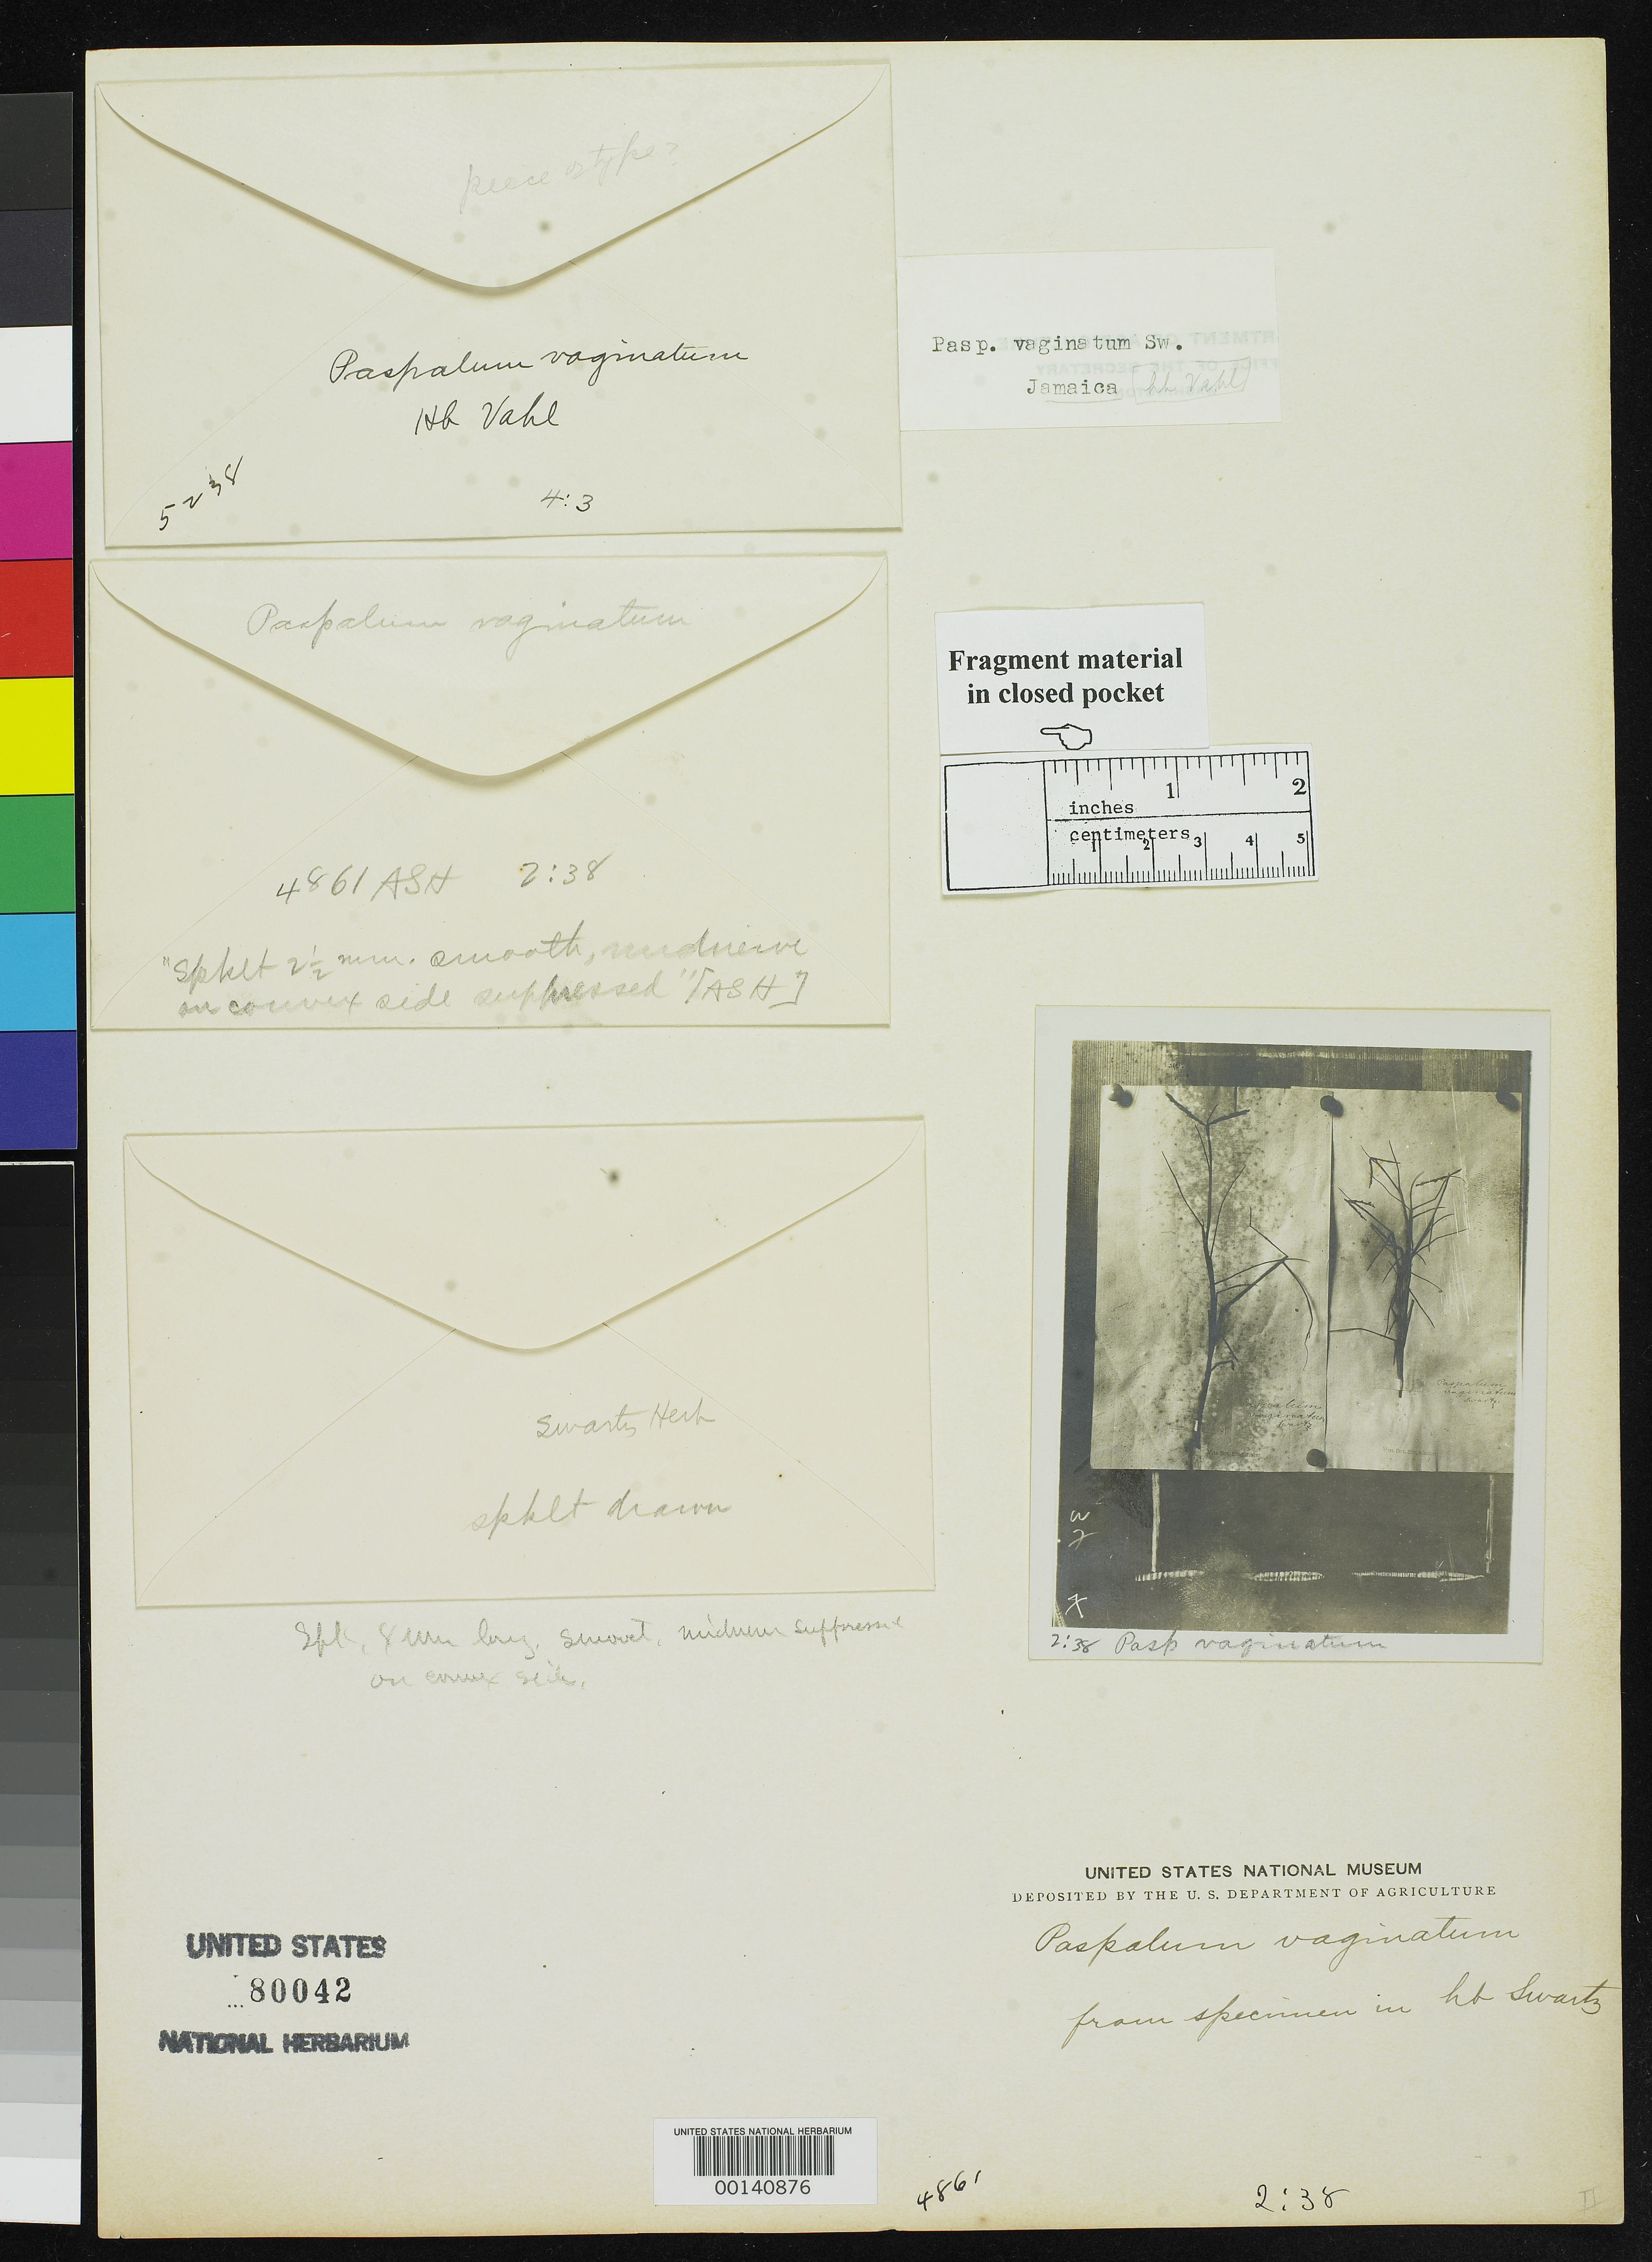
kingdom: Plantae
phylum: Tracheophyta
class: Liliopsida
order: Poales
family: Poaceae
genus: Paspalum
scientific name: Paspalum vaginatum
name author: Sw.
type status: Type Fragment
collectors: O. P. Swartz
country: Jamaica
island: Greater Antilles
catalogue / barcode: US 80042